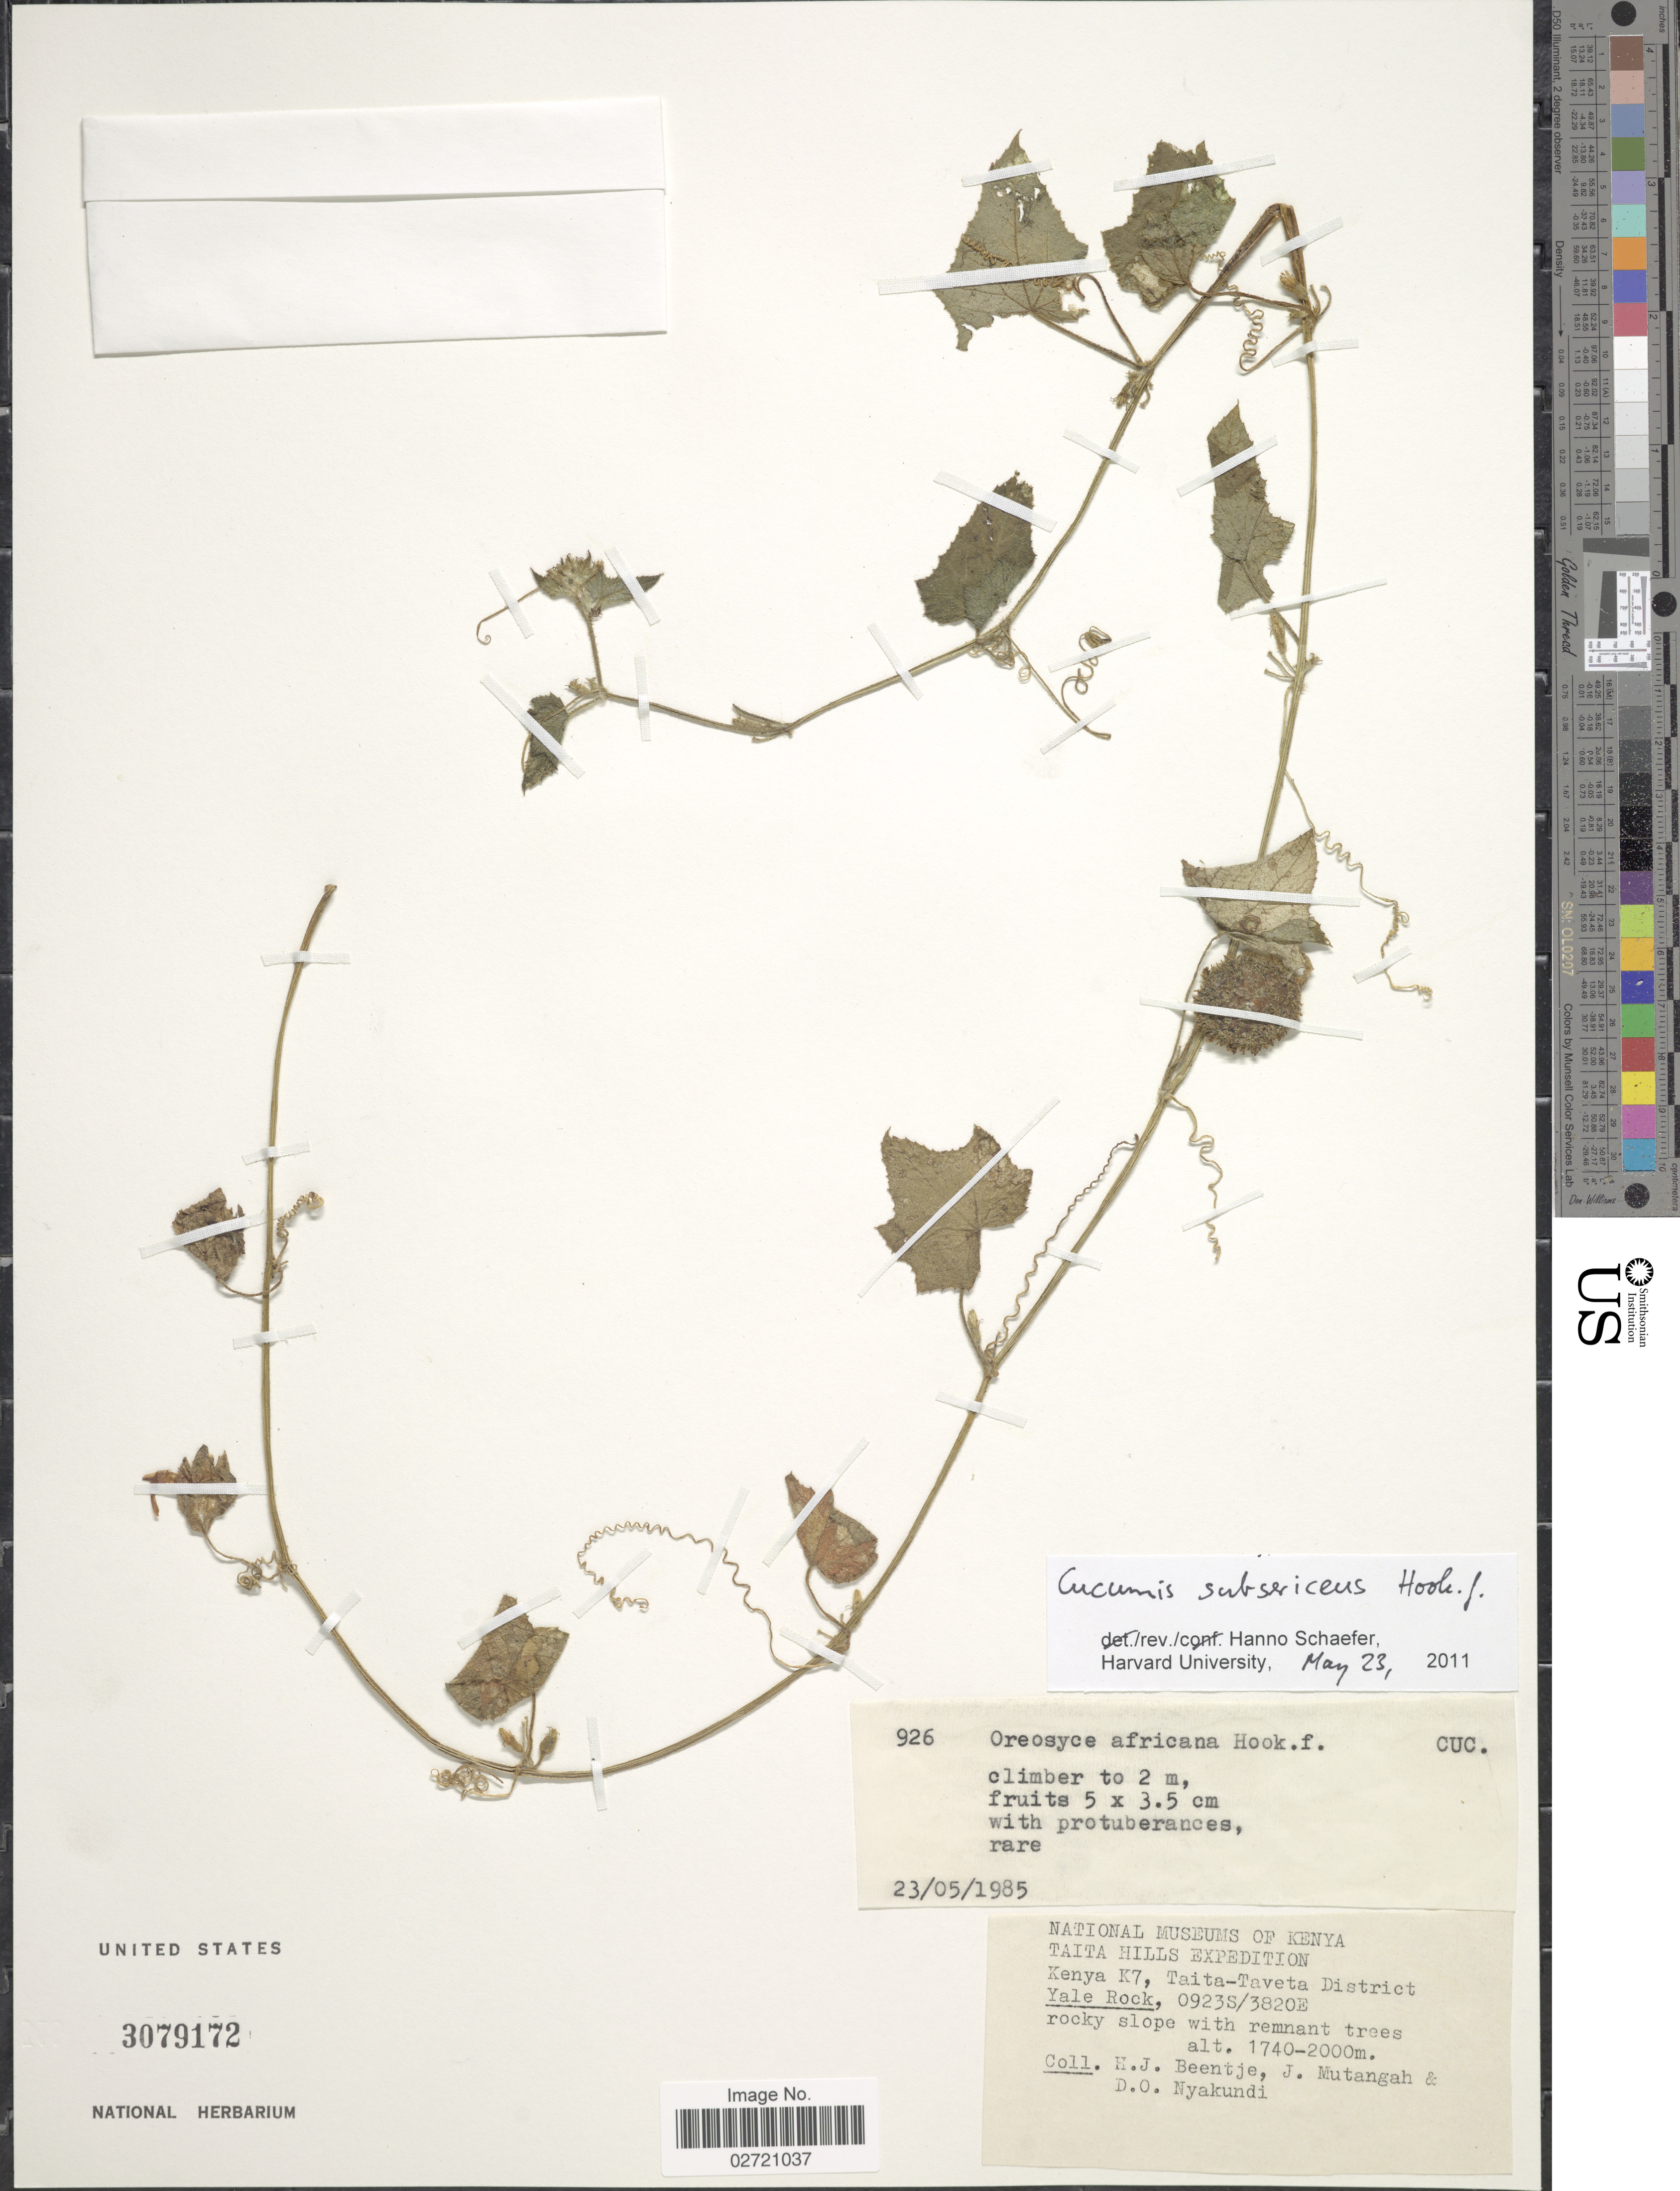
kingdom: Plantae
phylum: Tracheophyta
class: Magnoliopsida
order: Cucurbitales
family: Cucurbitaceae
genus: Cucumis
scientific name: Cucumis subsericeus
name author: Hook. f.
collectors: H. J. Beentje, J. Mutangah & D. Nyakundi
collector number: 926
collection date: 1985-05-23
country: Kenya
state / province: Taita Taveta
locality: Taita Hills, K7. Yale Rock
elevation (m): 1740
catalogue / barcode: US 3079172